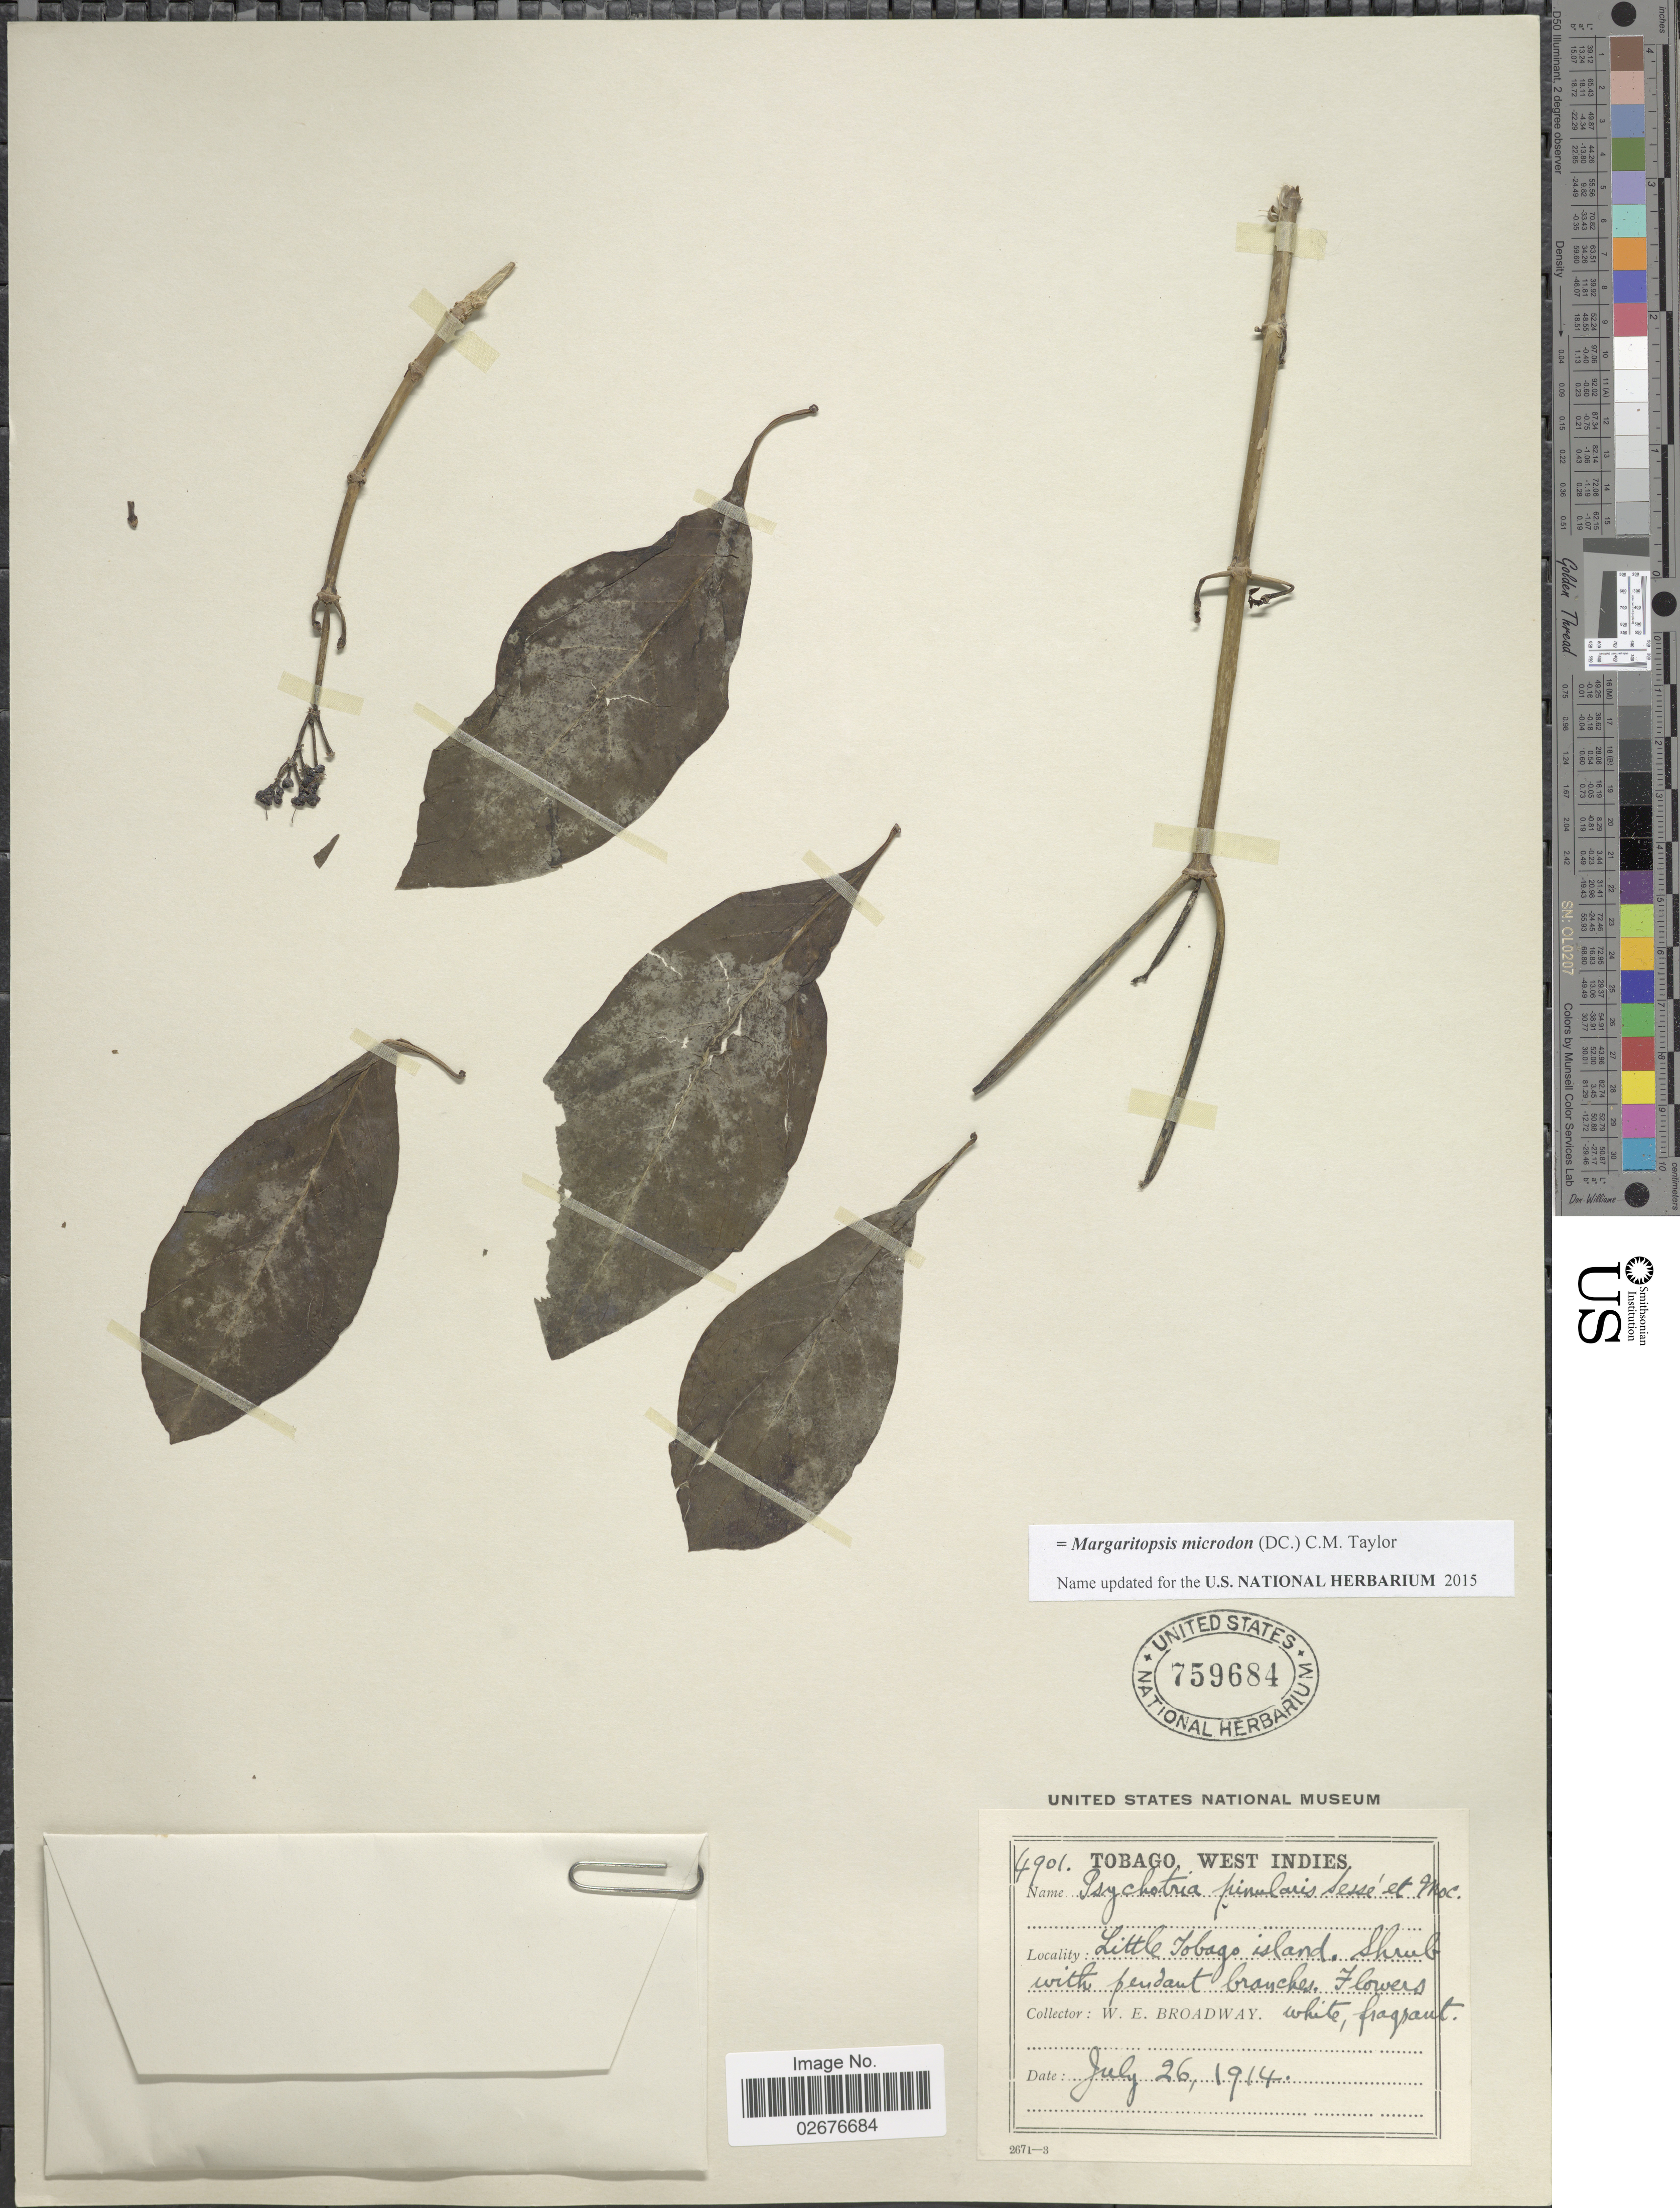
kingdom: Plantae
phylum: Tracheophyta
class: Magnoliopsida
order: Gentianales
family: Rubiaceae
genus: Margaritopsis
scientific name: Margaritopsis microdon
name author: (DC.) C.M. Taylor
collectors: W. E. Broadway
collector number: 4901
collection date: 1914-07-26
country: Trinidad and Tobago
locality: Little Tobaho island, Tobago, West Indies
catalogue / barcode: US 759684